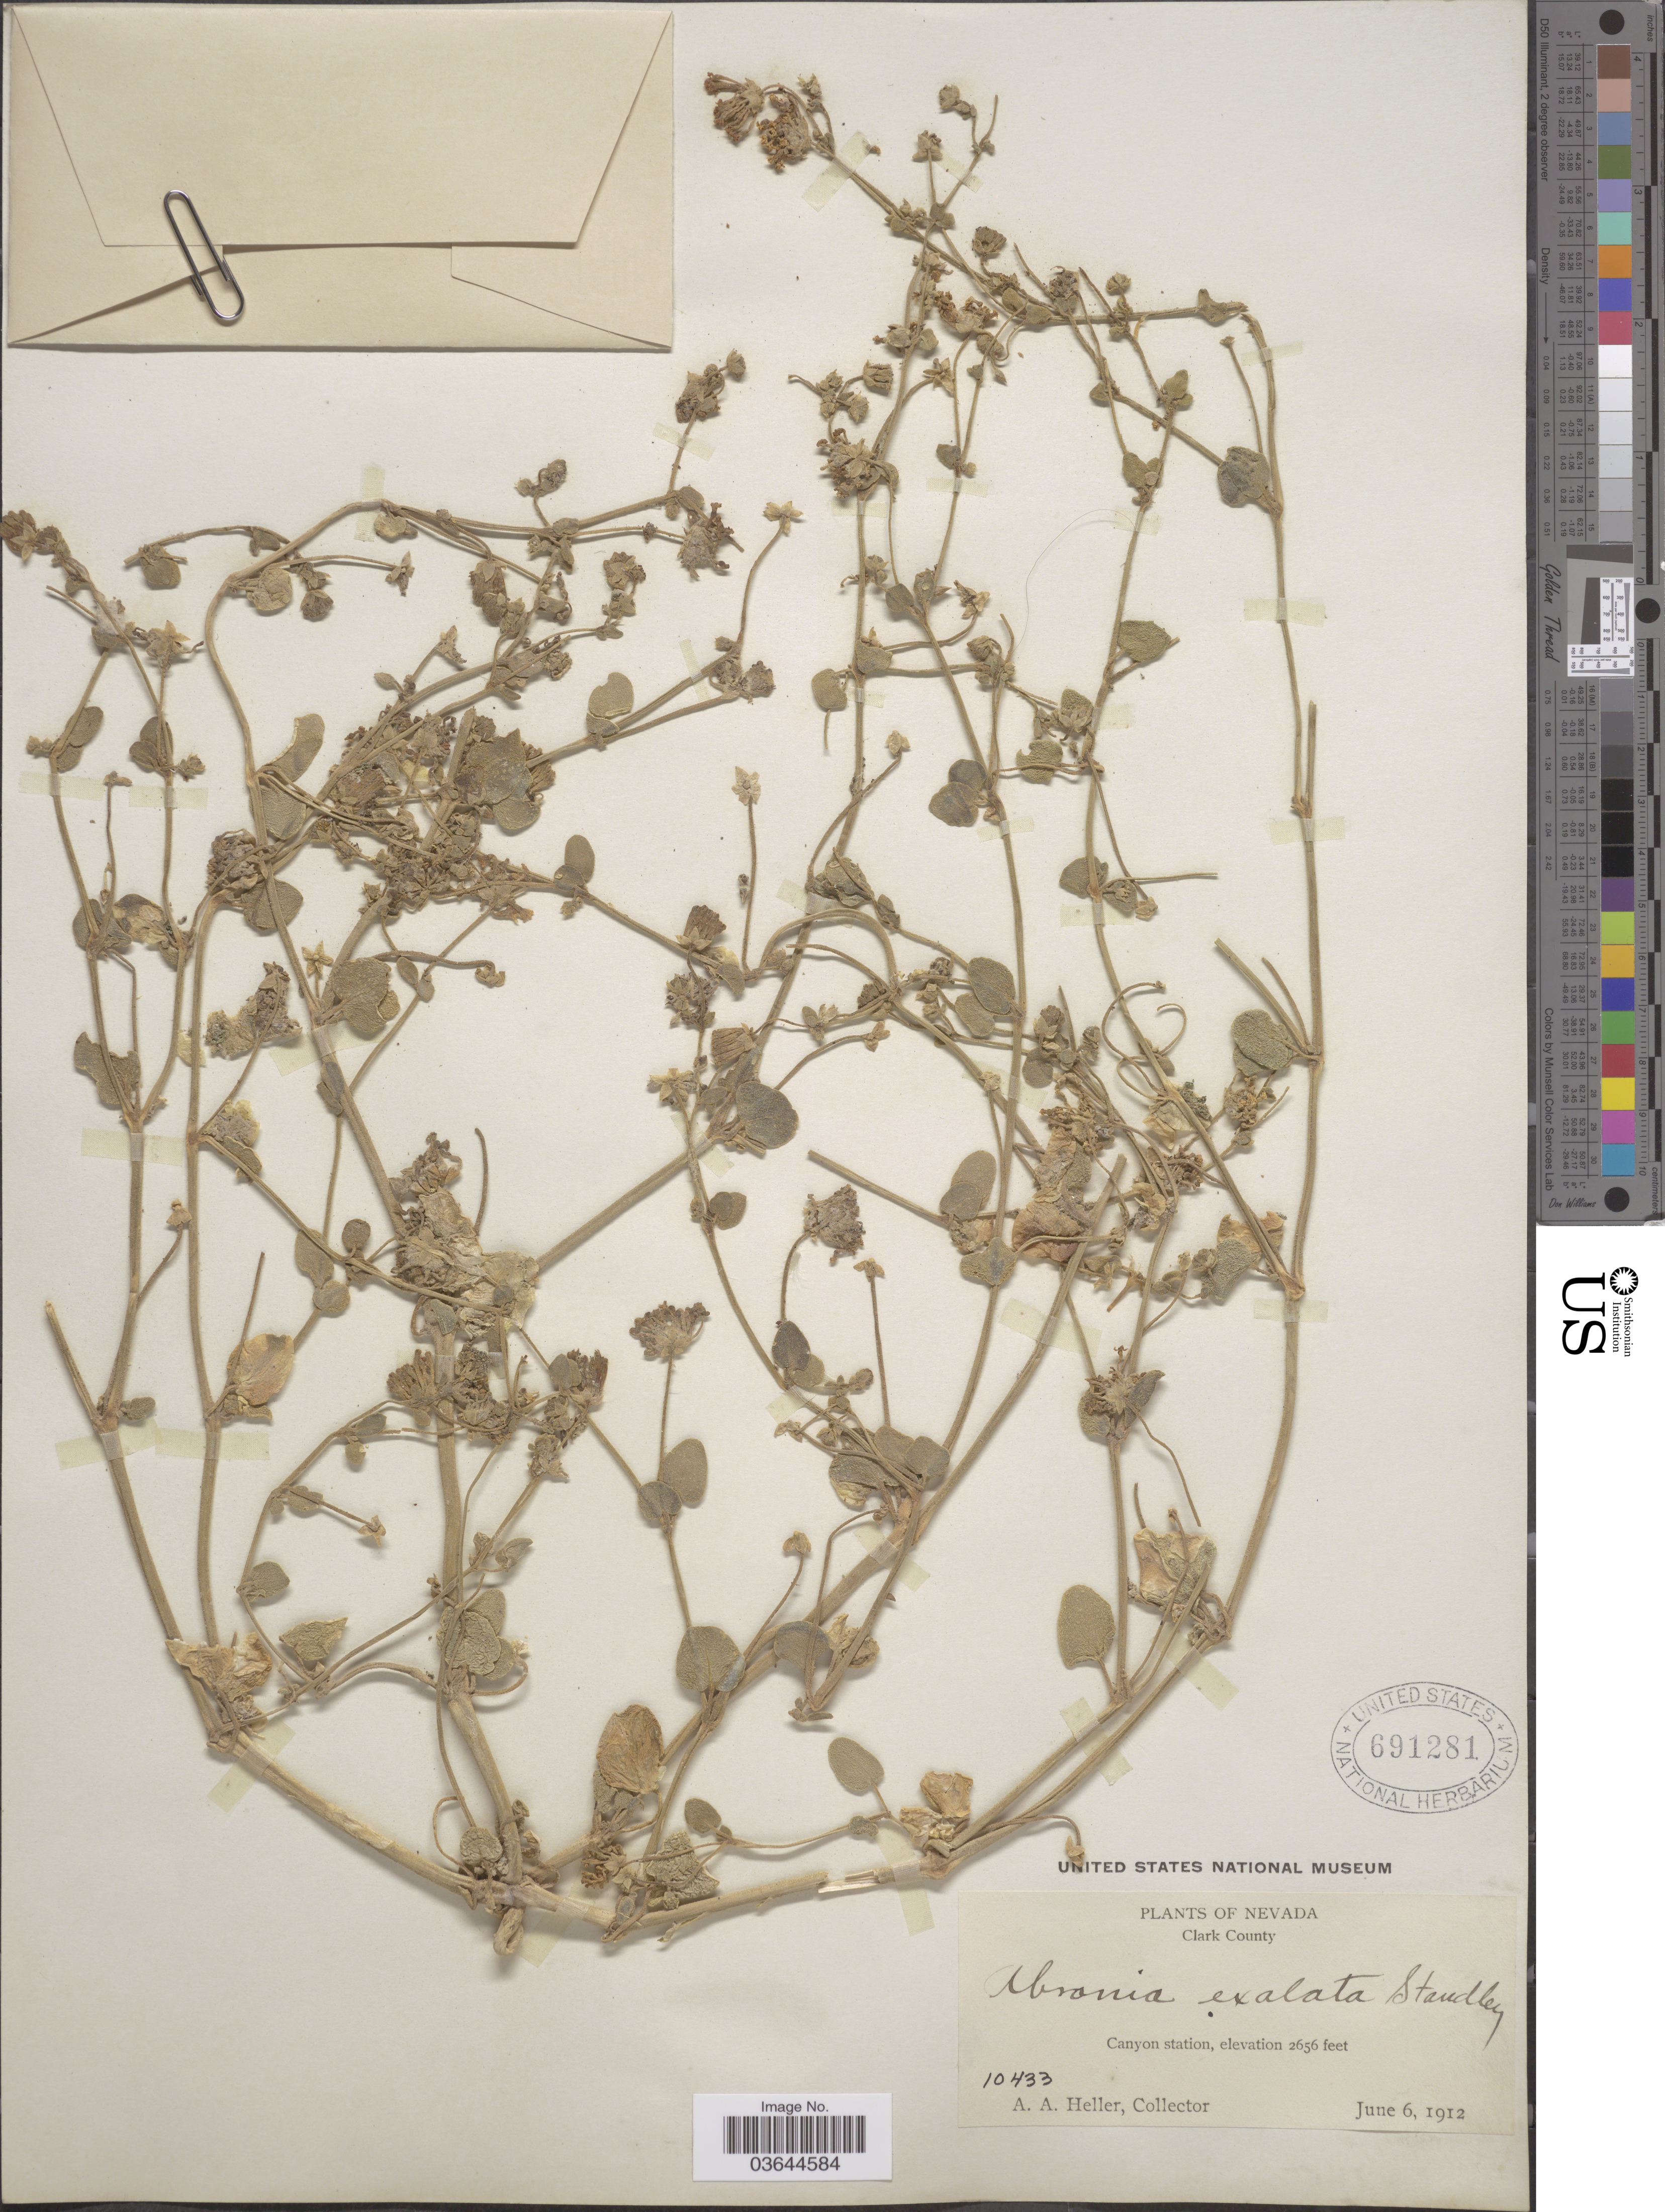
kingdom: Plantae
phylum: Tracheophyta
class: Magnoliopsida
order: Caryophyllales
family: Nyctaginaceae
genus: Abronia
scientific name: Abronia exalata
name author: Standl.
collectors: A. A. Heller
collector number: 10433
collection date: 1912-06-06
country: United States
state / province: Nevada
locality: Clark County, Canyon station.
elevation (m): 810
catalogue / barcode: US 691281